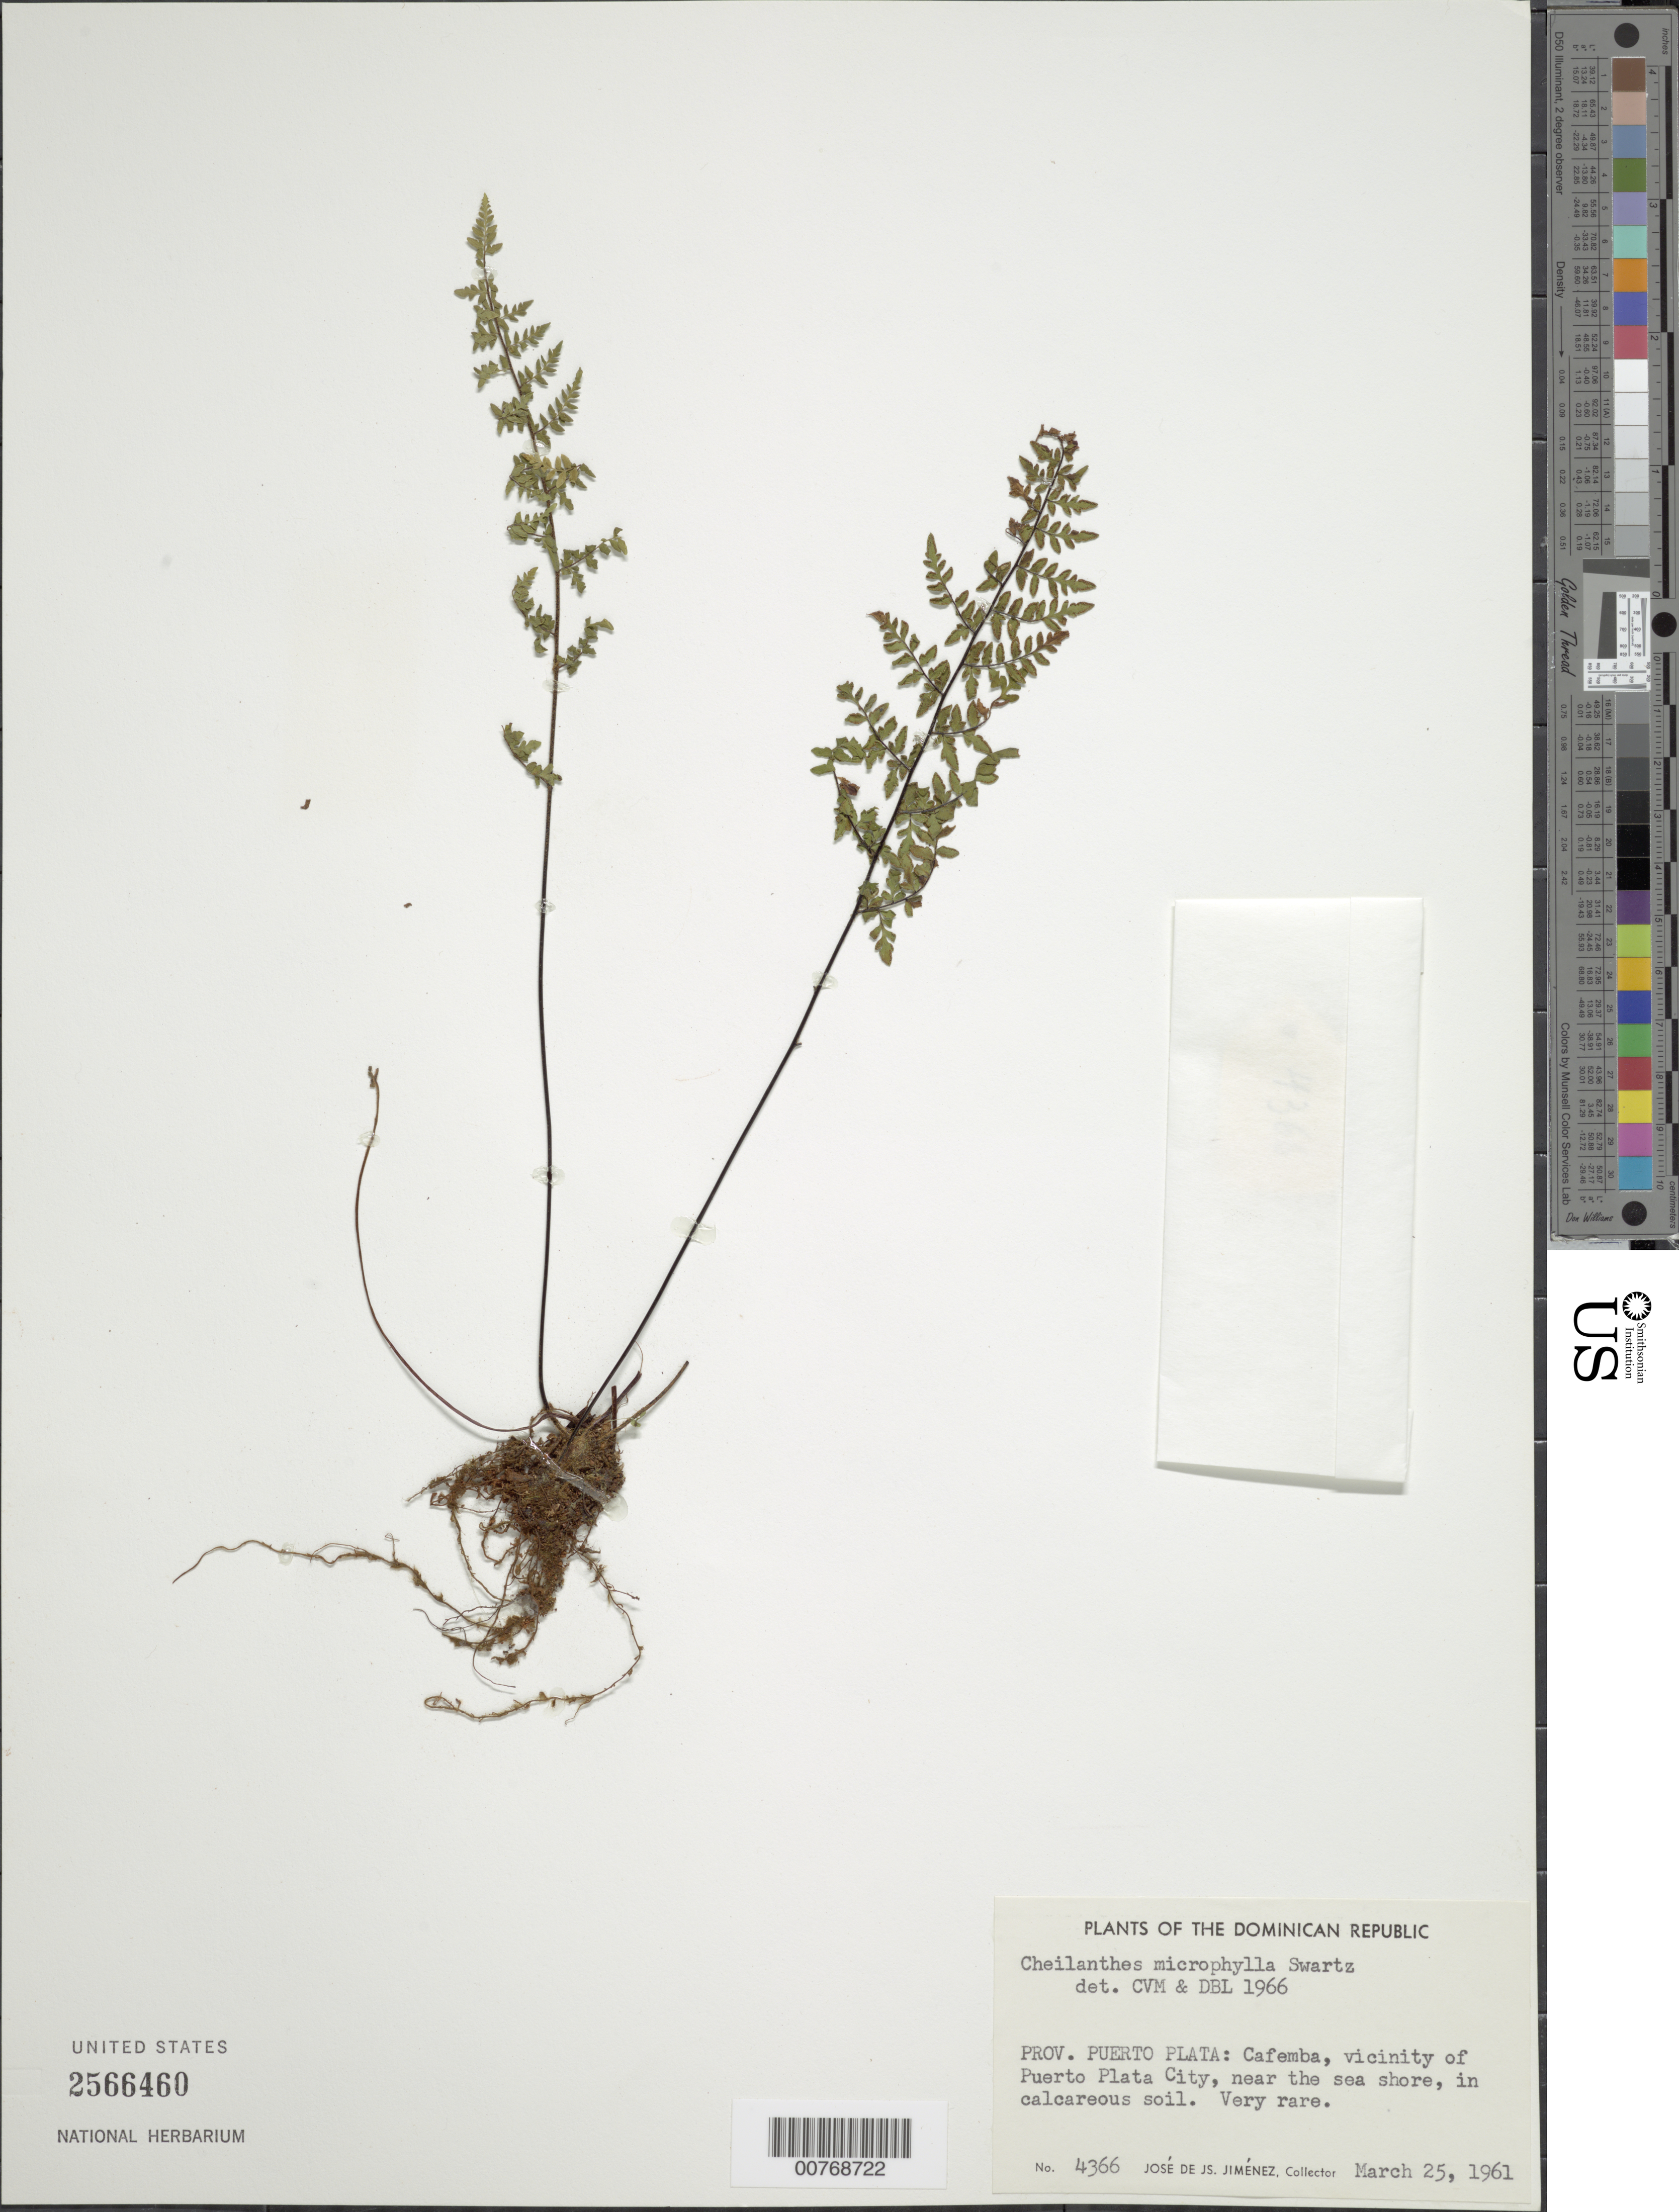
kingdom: Plantae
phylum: Tracheophyta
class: Polypodiopsida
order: Polypodiales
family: Pteridaceae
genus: Myriopteris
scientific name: Myriopteris microphylla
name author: (Sw.) Grusz & Windham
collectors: J. J. Jiménez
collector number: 4366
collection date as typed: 25 Mar 1961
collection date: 1961-03-25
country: Dominican Republic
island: Hispaniola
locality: Provincia Puerto Plata, Cafemba, vicinity of Puerto Plata City, near the sea shore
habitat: Calcareous soil, very rare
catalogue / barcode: US 2566460